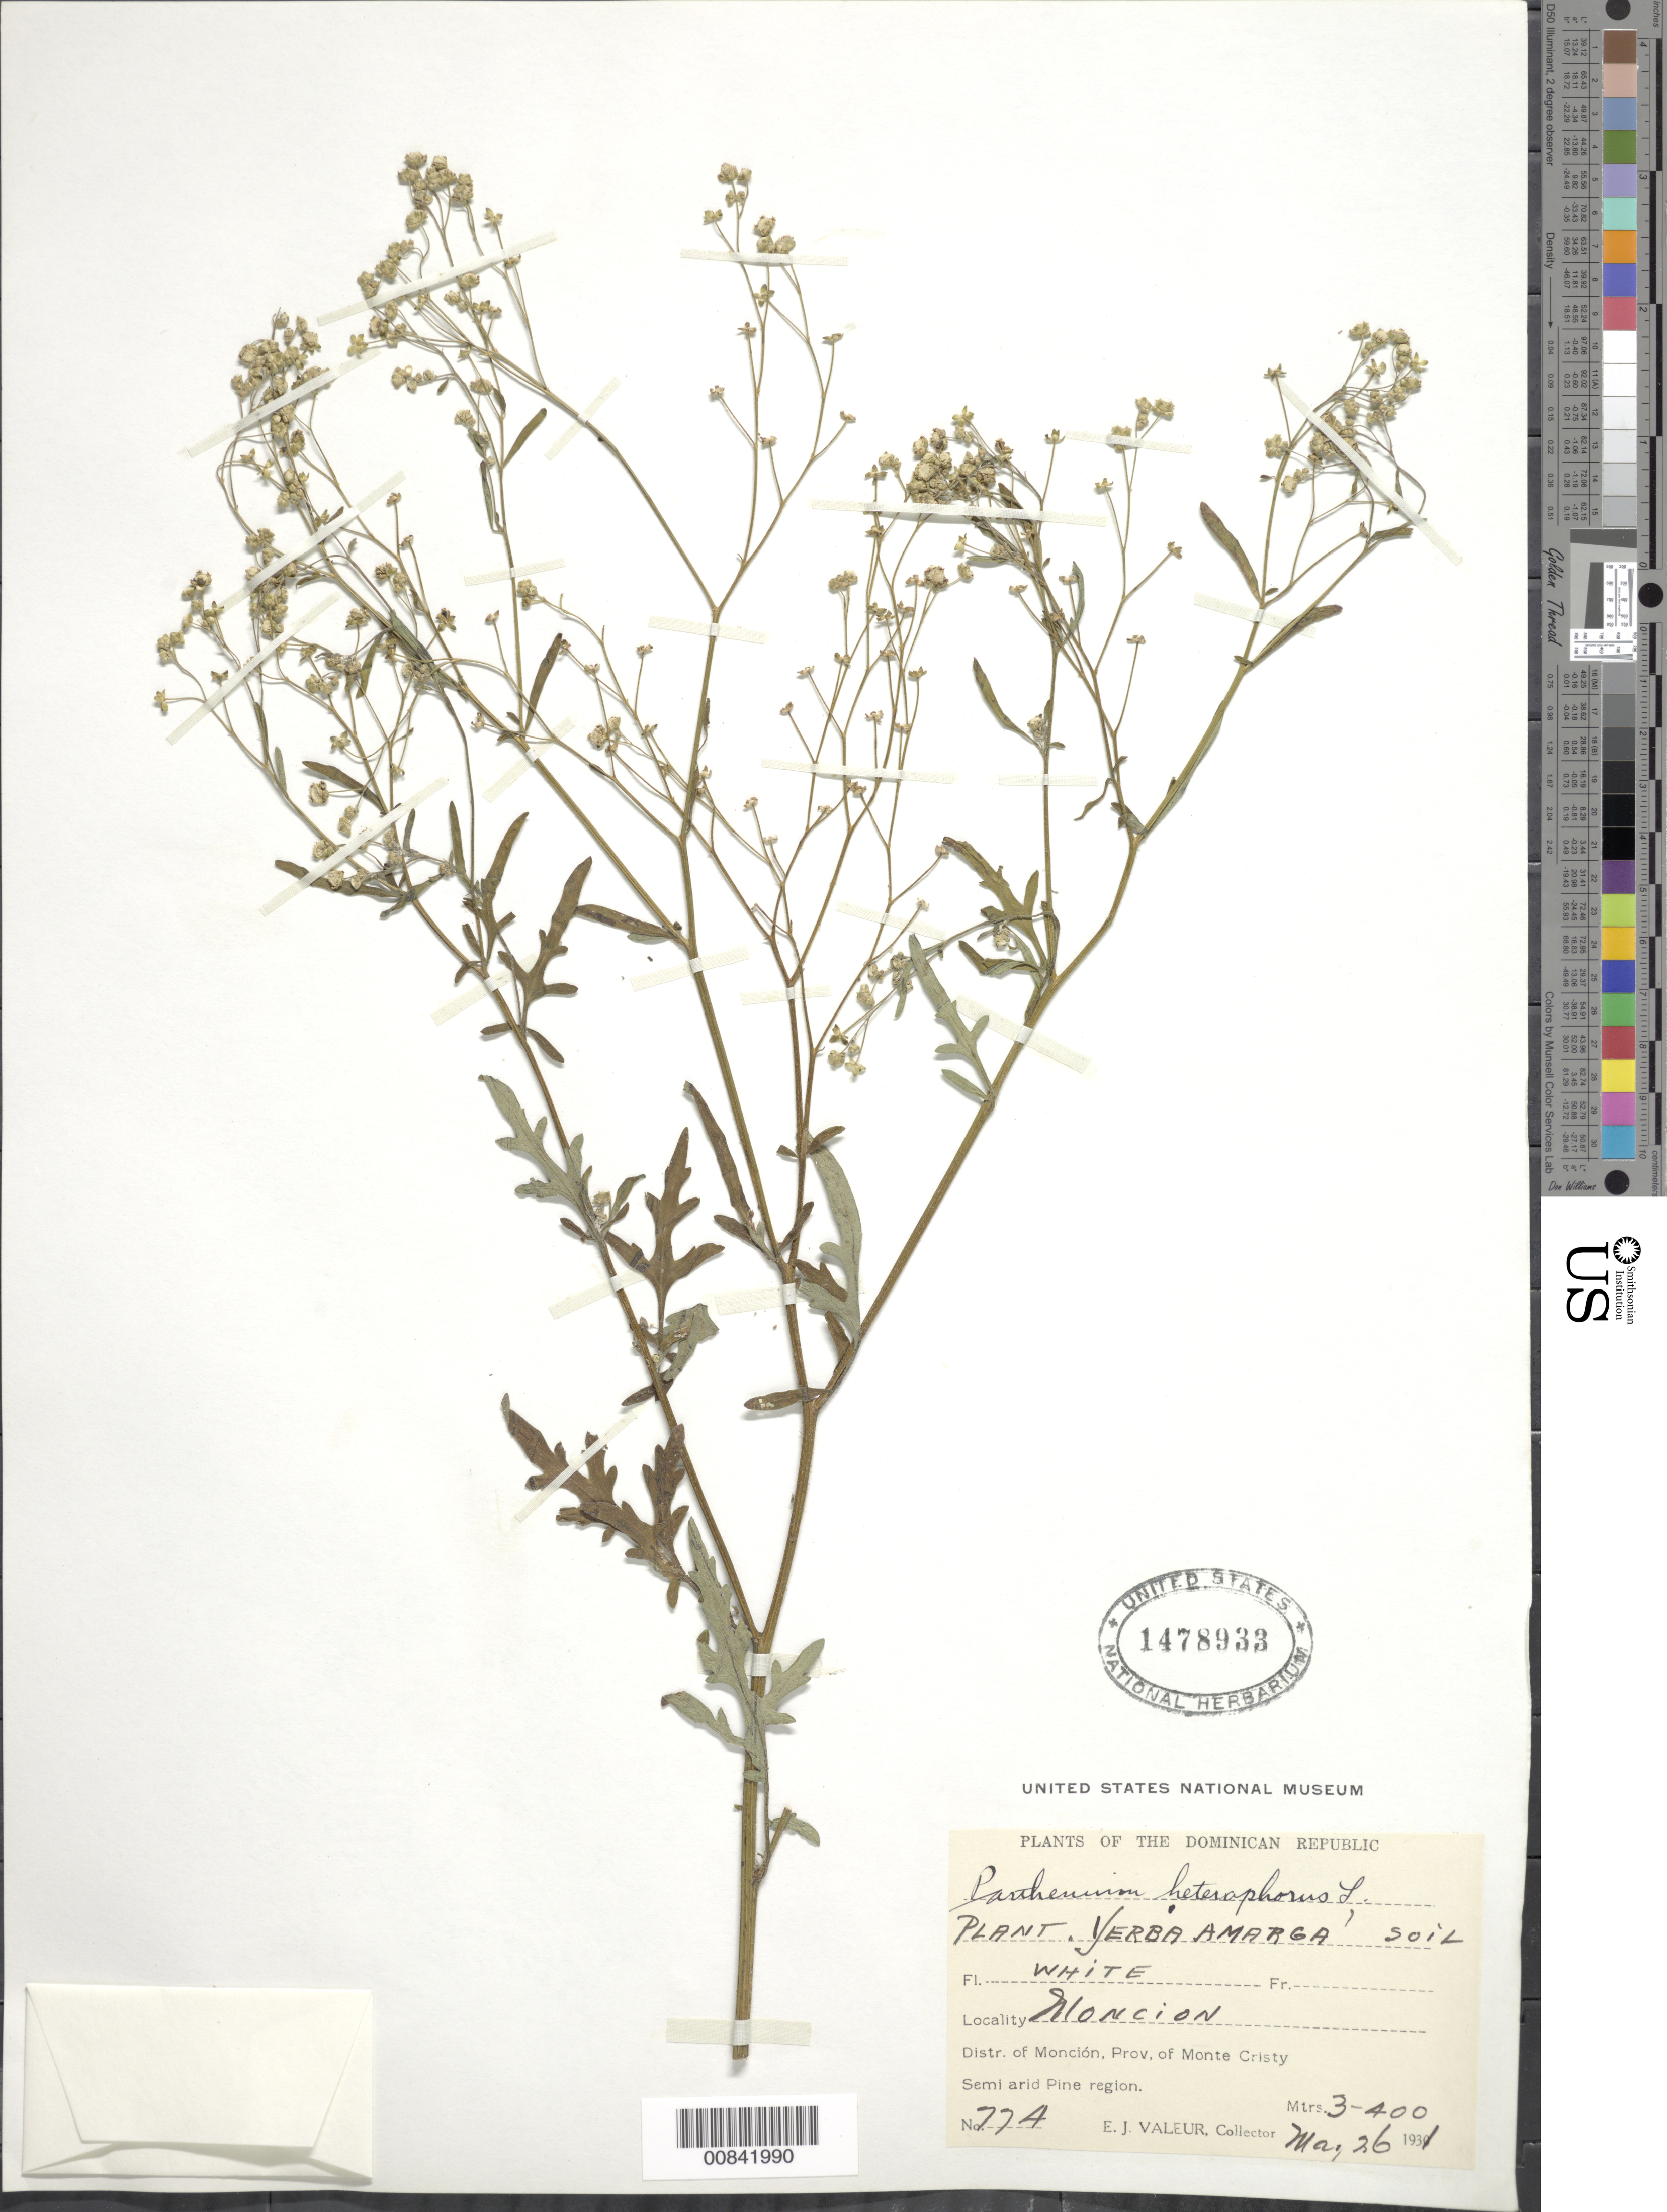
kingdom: Plantae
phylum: Tracheophyta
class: Magnoliopsida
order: Asterales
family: Asteraceae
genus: Parthenium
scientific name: Parthenium hysterophorus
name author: L.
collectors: E. Valeur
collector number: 774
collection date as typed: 26 Mar 1931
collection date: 1931-03-26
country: Dominican Republic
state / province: Monte Cristi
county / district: Monción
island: Hispaniola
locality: Moncion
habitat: Soil, semi arid pine region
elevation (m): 300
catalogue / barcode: US 1478933